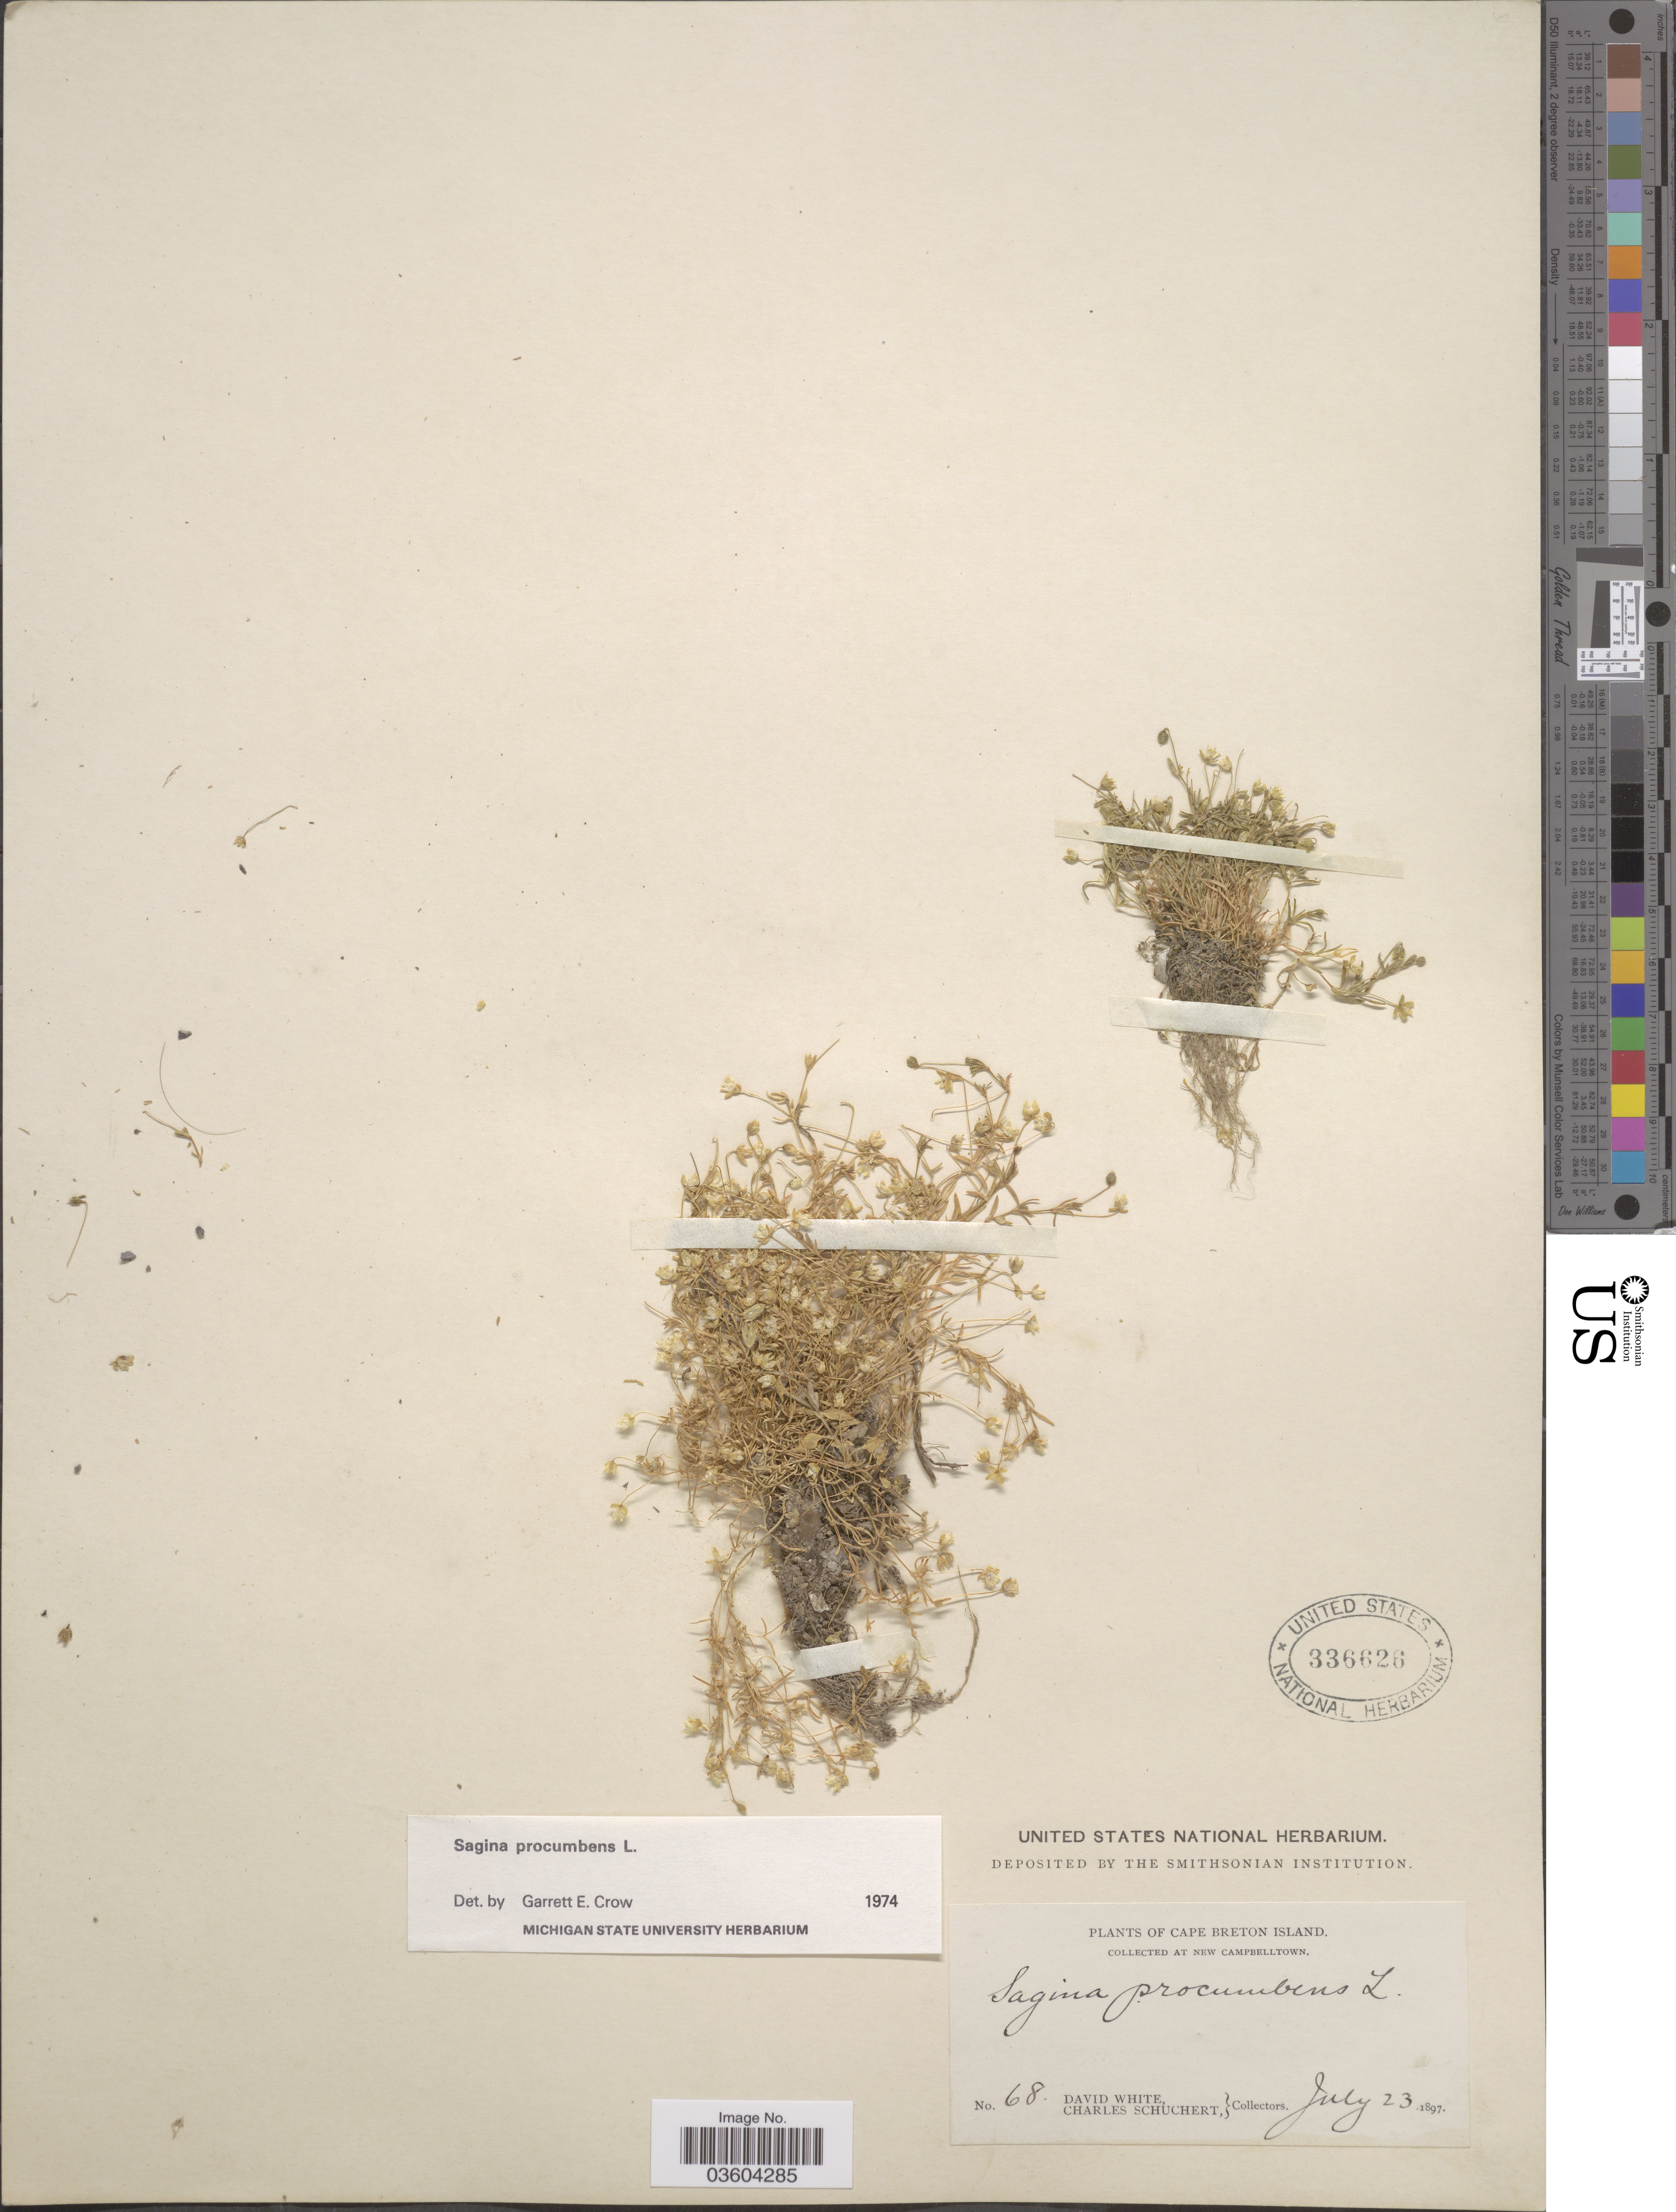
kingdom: Plantae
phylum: Tracheophyta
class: Magnoliopsida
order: Caryophyllales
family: Caryophyllaceae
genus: Sagina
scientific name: Sagina procumbens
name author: L.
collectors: D. White & C. Schuchert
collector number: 68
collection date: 1897-07-23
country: Canada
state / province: Nova Scotia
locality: Cape Breton Island. New Campbelltown.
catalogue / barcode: US 336626